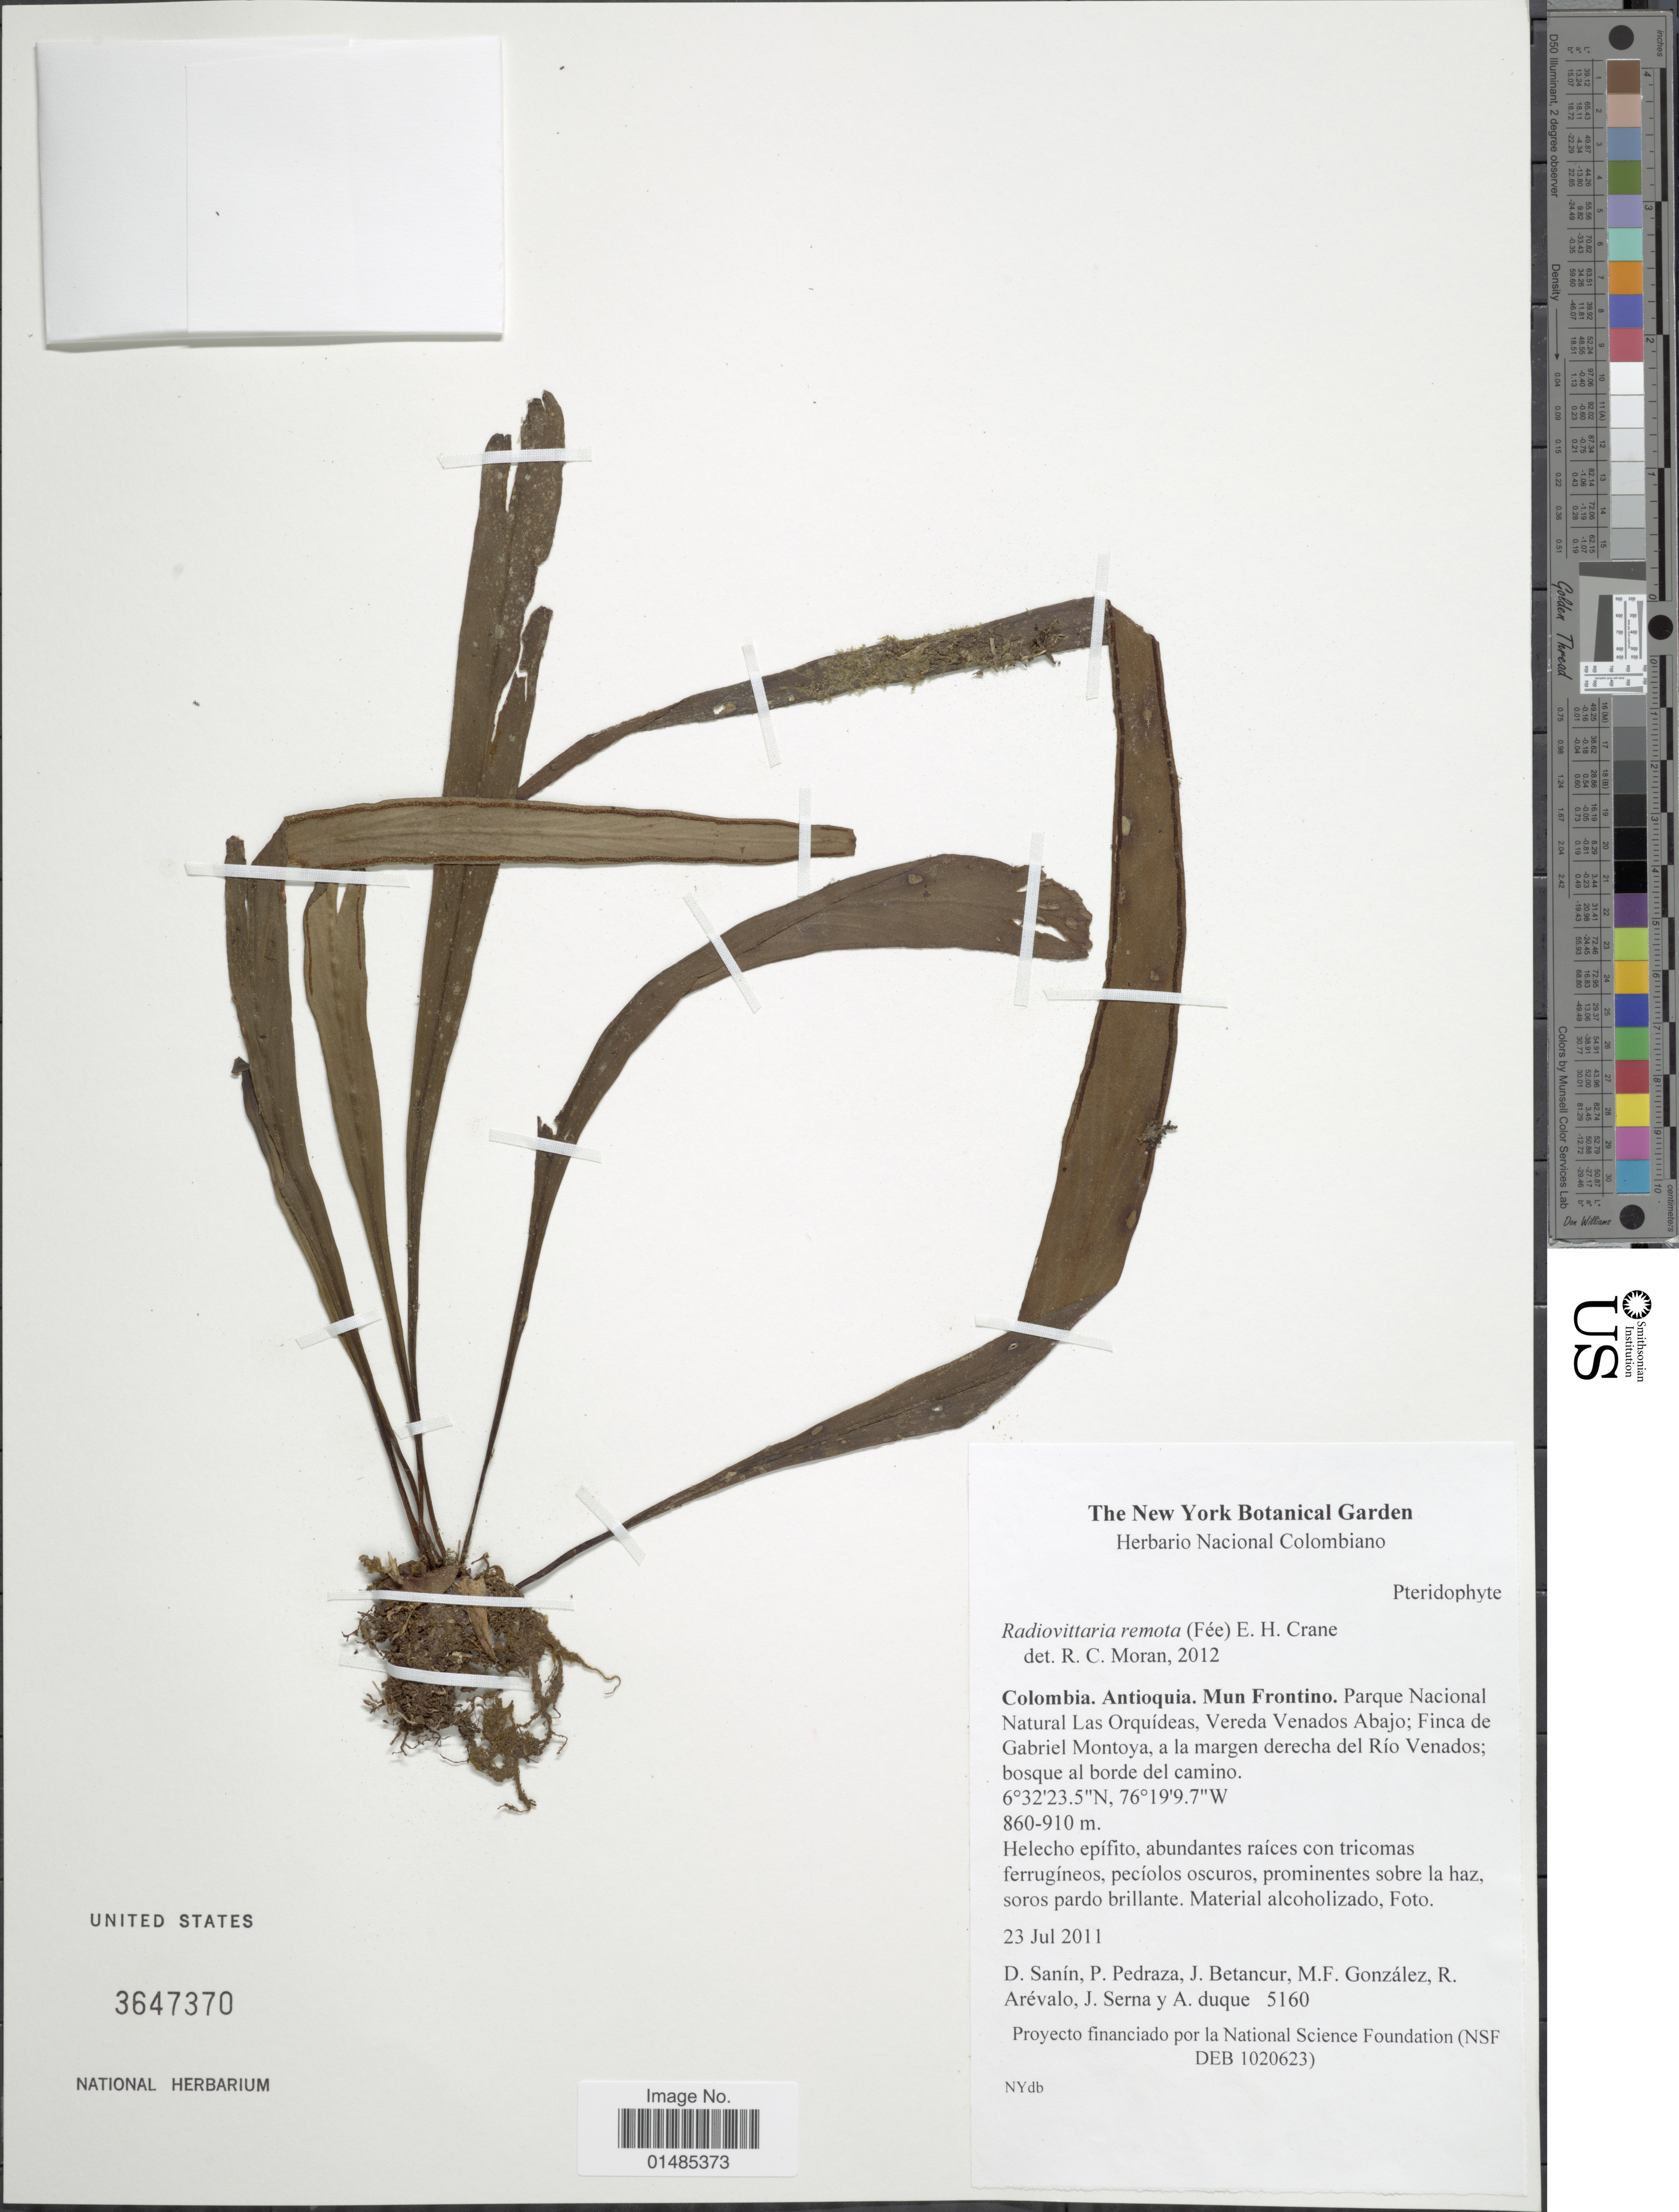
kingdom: Plantae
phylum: Tracheophyta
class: Polypodiopsida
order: Polypodiales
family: Pteridaceae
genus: Radiovittaria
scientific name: Radiovittaria remota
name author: (Fée) E.H. Crane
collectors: D. Sanin, P. Pedraza, J. Betancur, M. Gonzalez & et al.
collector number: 5160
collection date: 2011-07-23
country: Colombia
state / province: Antioquia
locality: Mun. Frontino. Parque Nacional Natural Las Orquídeas, Vereda Venados Abajo; Finca de Gabriel Montoya, a la margen derecha del Río Venados; bosque al borde del camino.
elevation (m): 860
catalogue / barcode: US 3647370